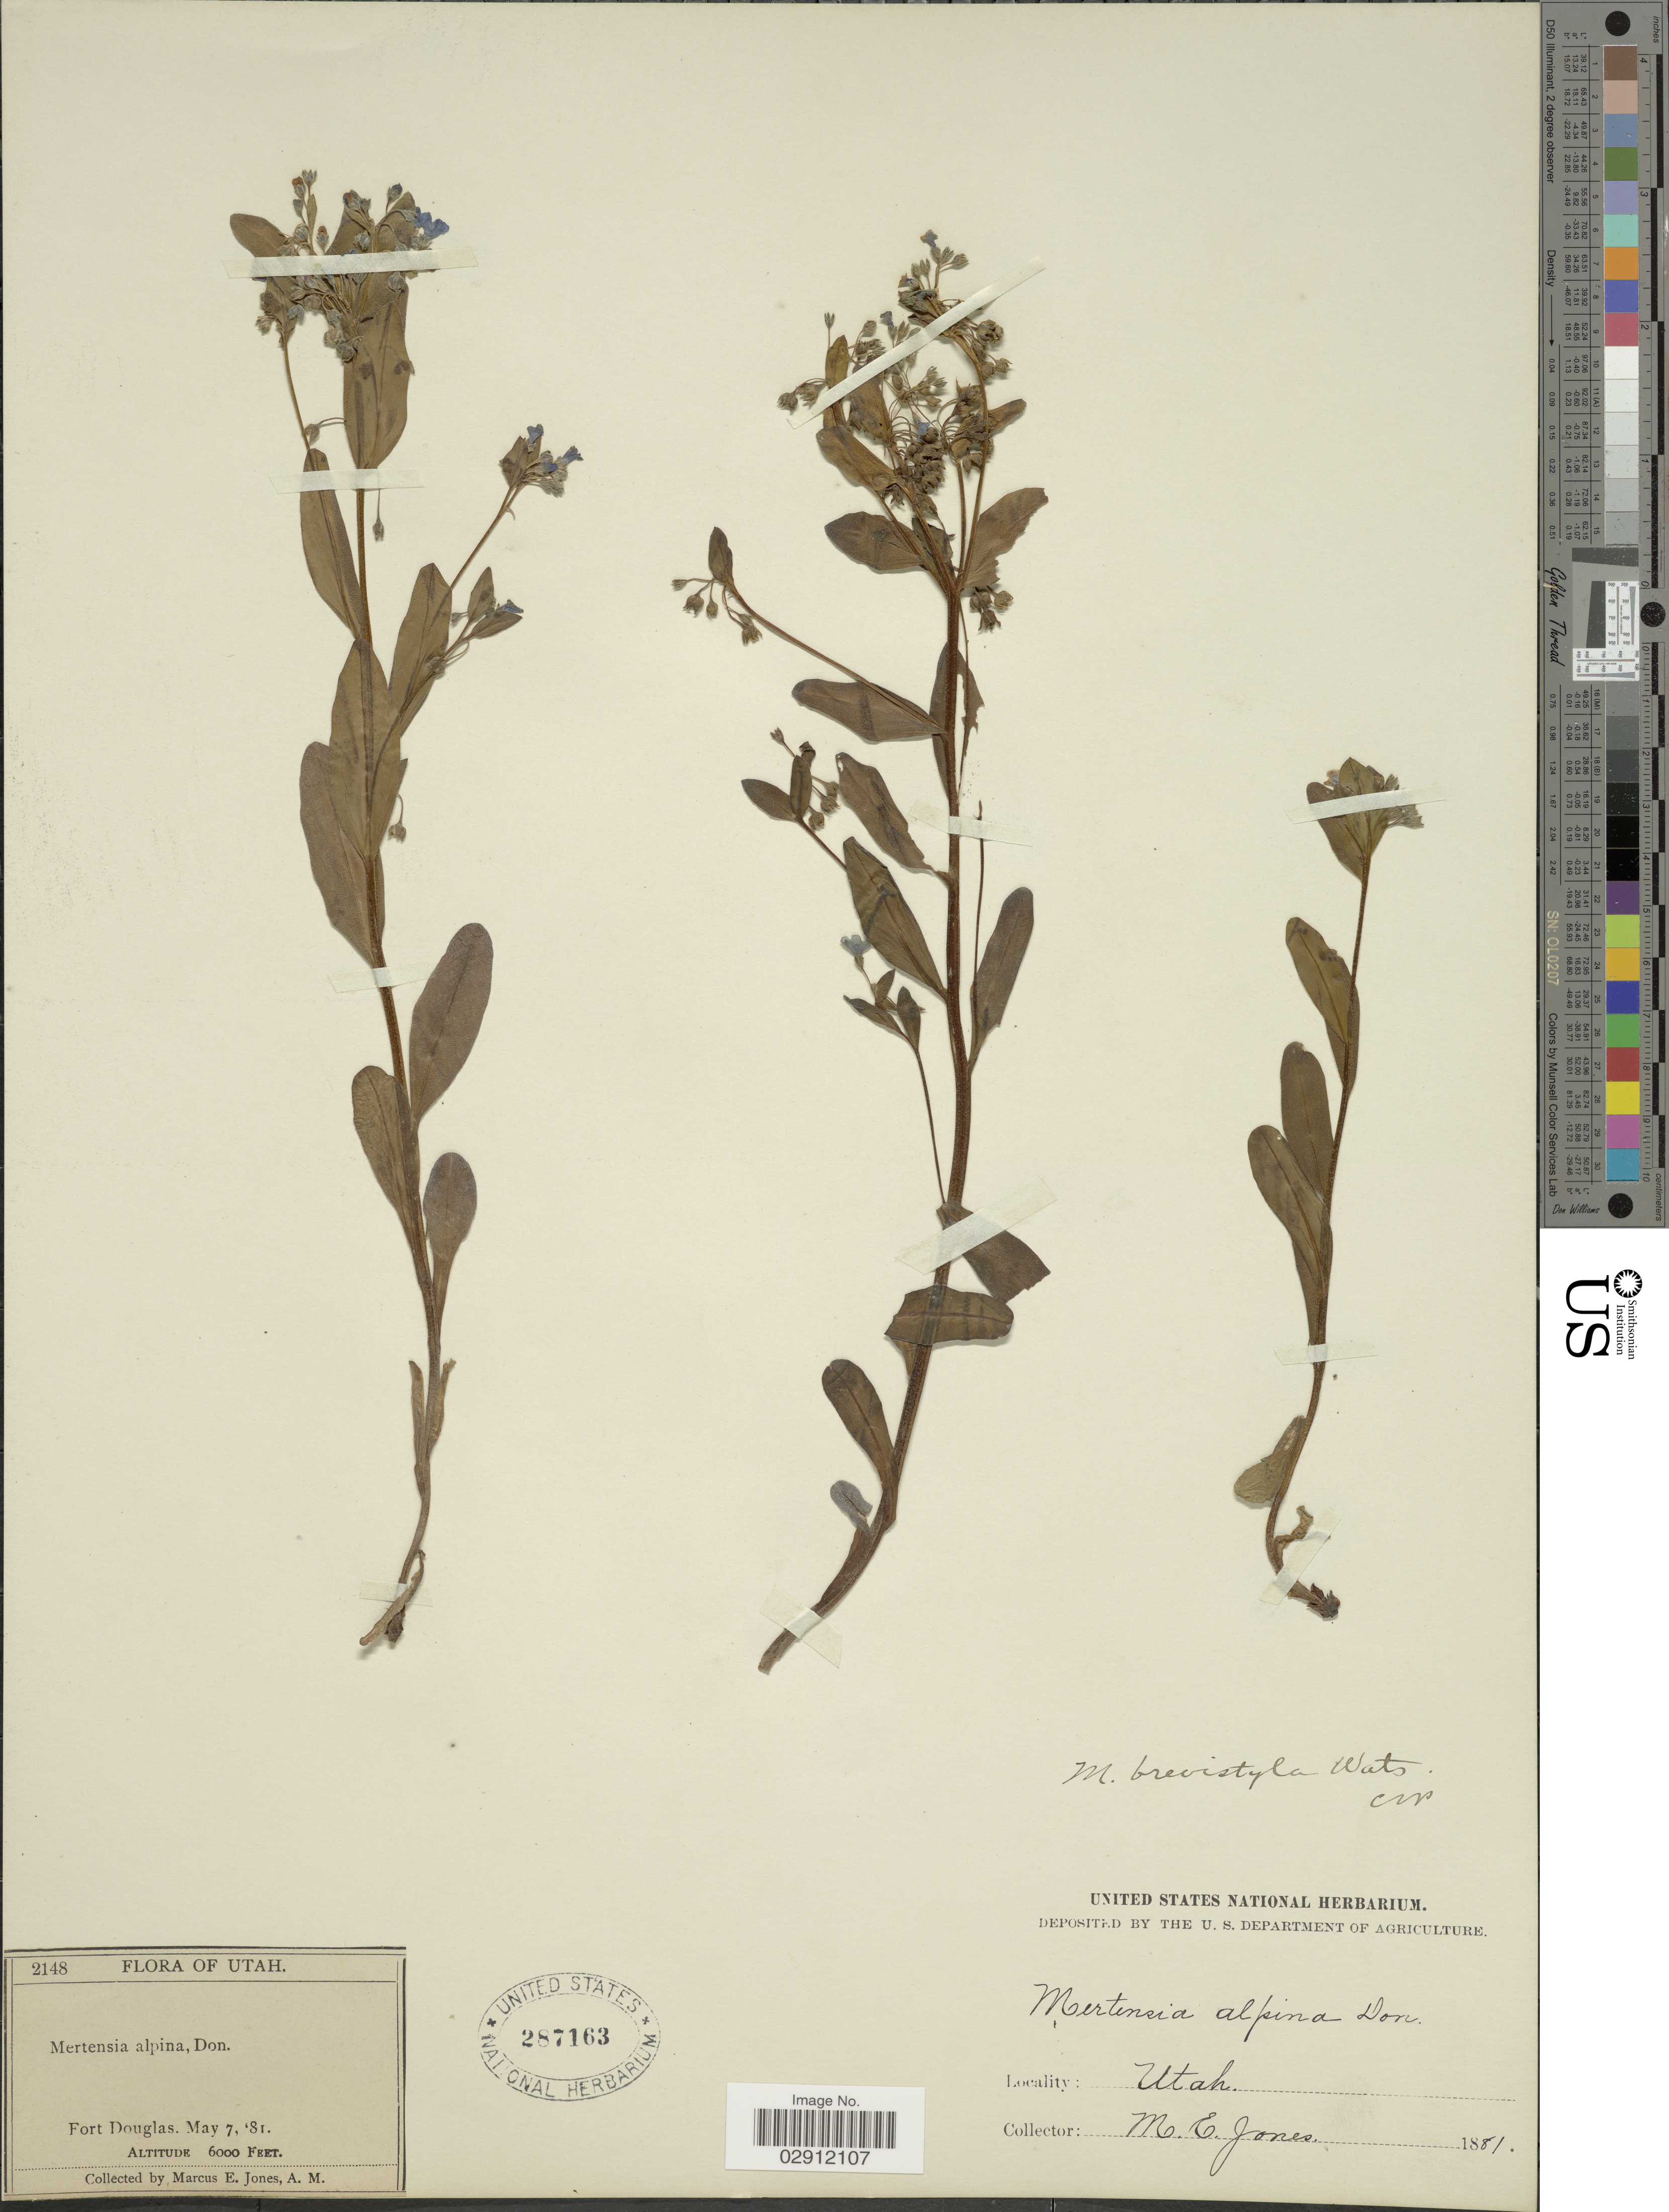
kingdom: Plantae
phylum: Tracheophyta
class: Magnoliopsida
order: Boraginales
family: Boraginaceae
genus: Mertensia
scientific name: Mertensia brevistyla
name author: S. Watson in C. King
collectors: M. E. Jones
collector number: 2148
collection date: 1881-05-07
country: United States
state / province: Utah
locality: Fort Douglas.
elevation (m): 1829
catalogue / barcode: US 287163